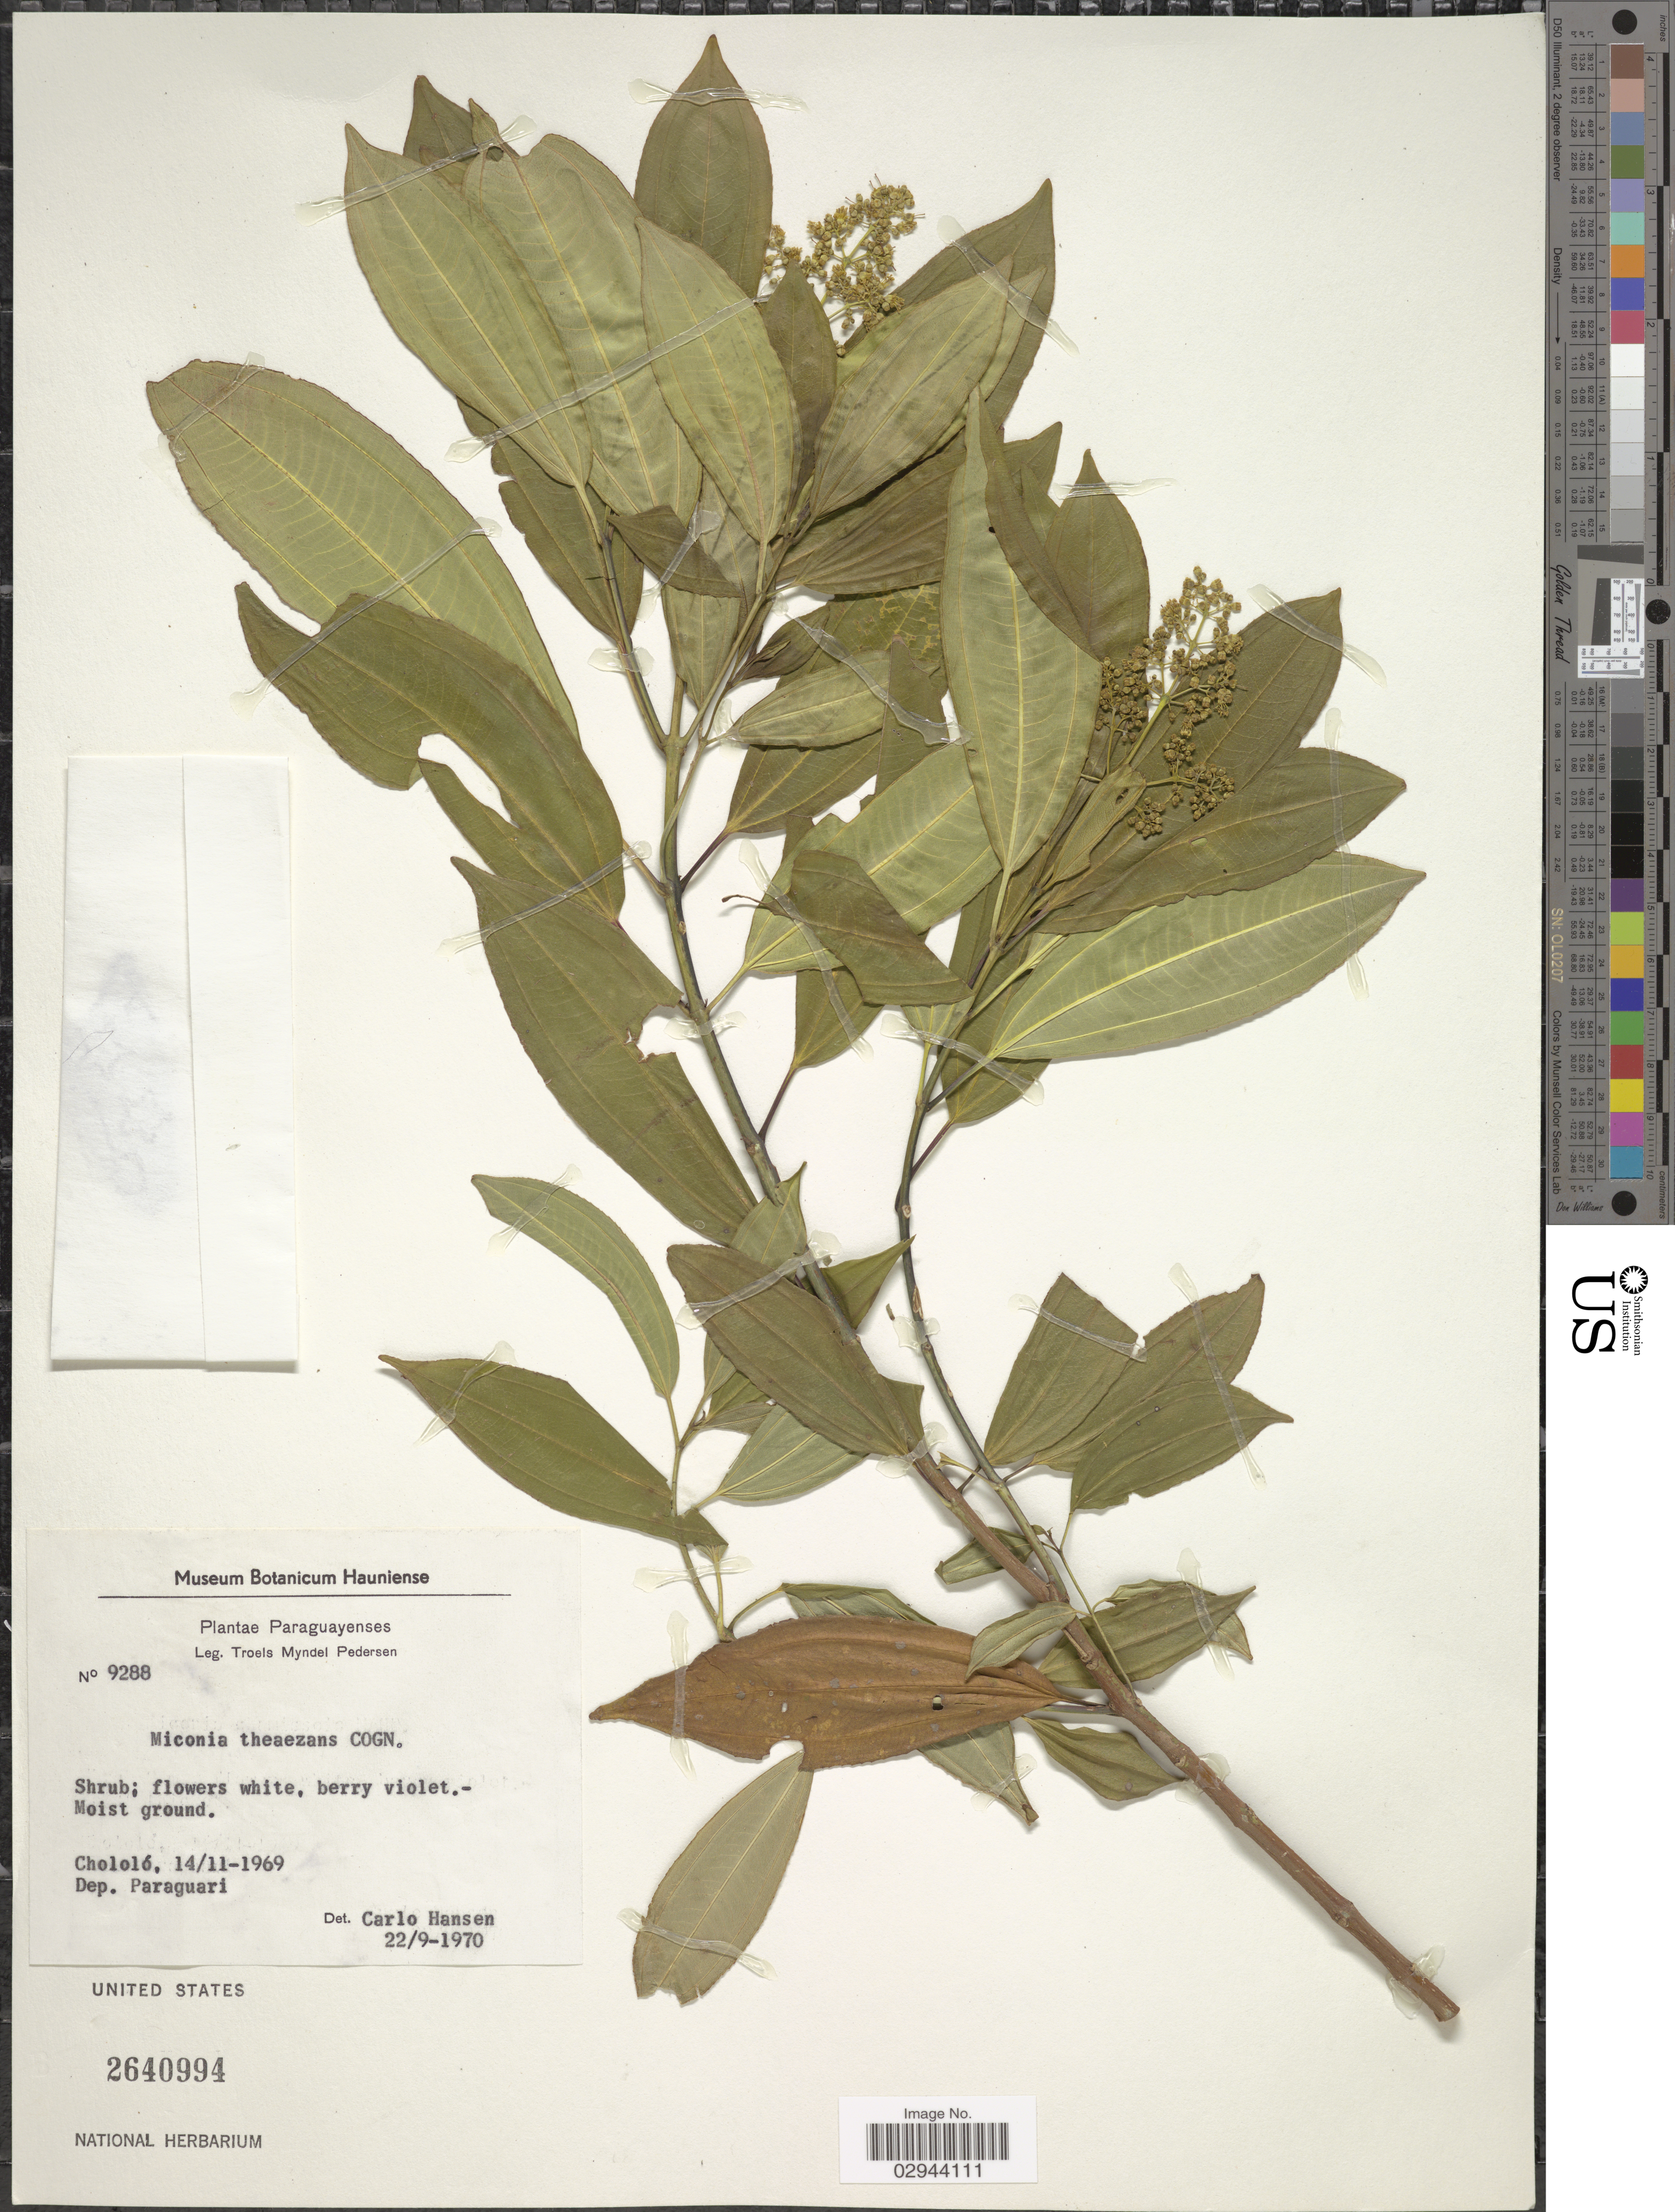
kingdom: Plantae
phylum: Tracheophyta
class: Magnoliopsida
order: Myrtales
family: Melastomataceae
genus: Miconia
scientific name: Miconia theizans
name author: (Bonpl.) Cogn.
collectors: T. Pederson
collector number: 9288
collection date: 1969-11-14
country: Paraguay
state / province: Paraguari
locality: Chololó, Dep. Paraguari.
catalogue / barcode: US 2640994